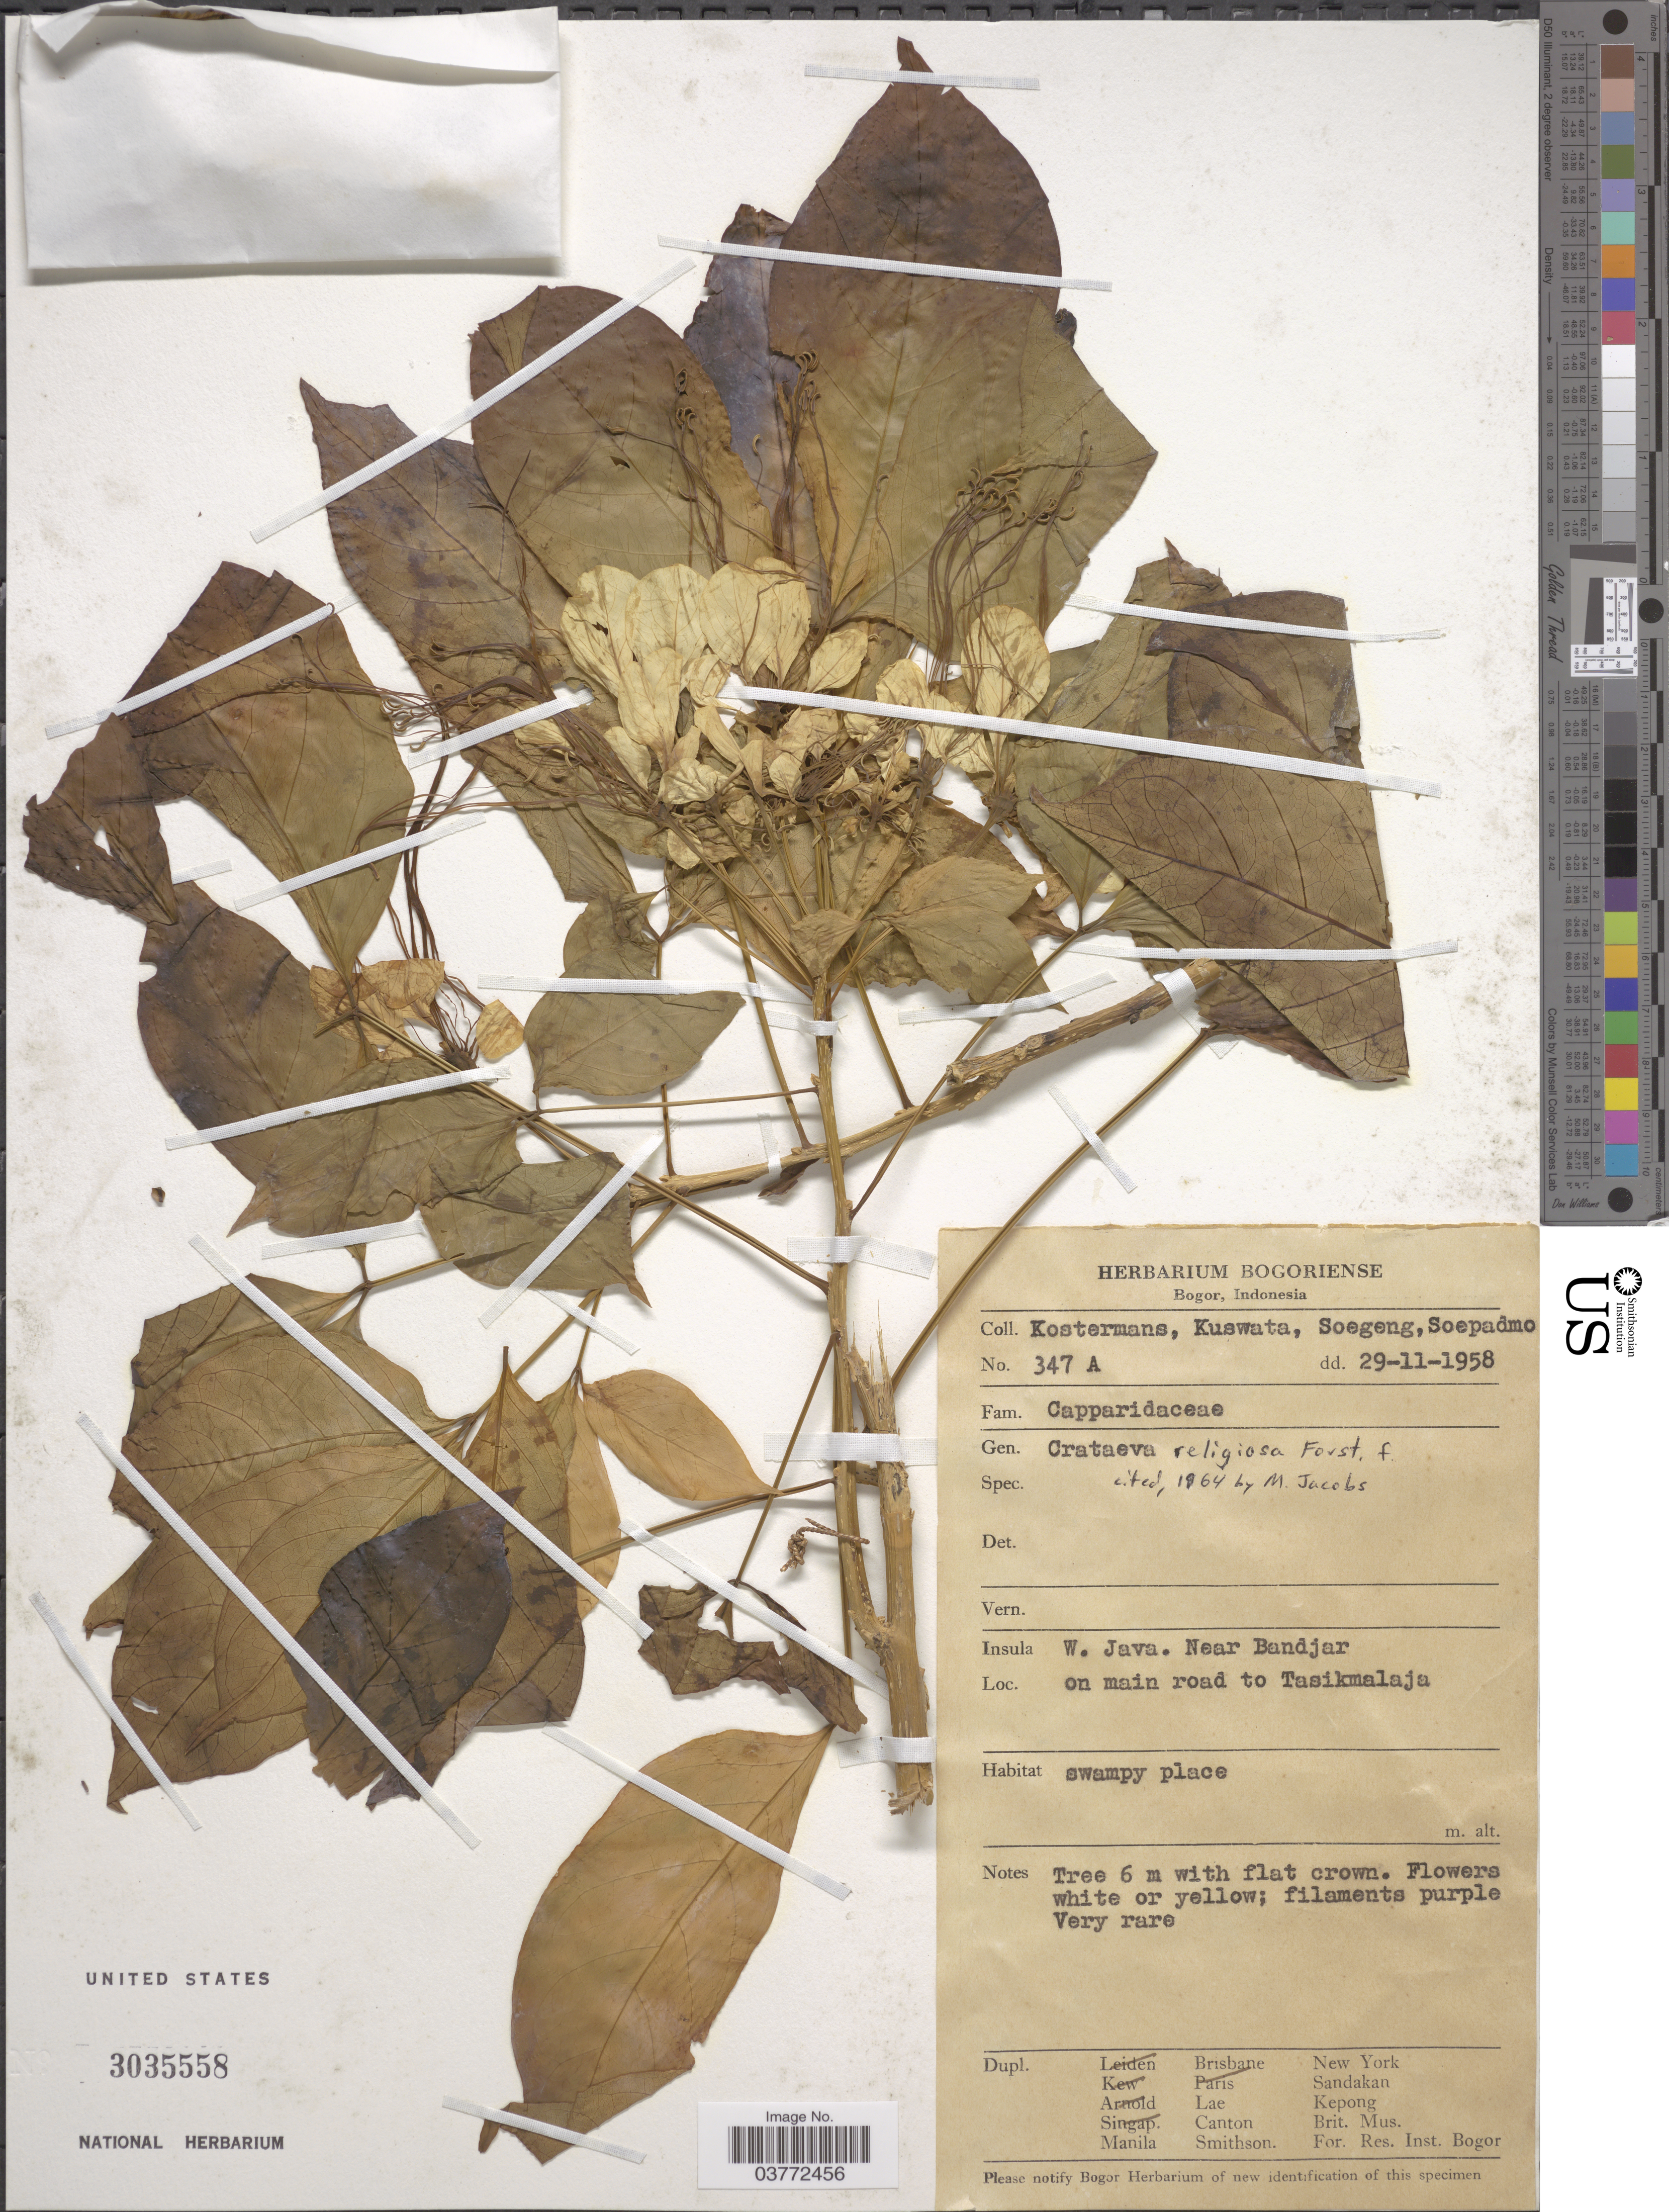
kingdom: Plantae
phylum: Tracheophyta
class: Magnoliopsida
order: Brassicales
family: Capparaceae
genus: Crateva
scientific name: Crateva religiosa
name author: G. Forst.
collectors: Kostermans, -. Kuswata, -. Soegeng & -. Soepadmo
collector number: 347 A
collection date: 1958-11-29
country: Indonesia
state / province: Java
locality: Insula W. Java. Near Bandjar on main road to Tasikmalaja.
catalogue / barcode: US 3035558